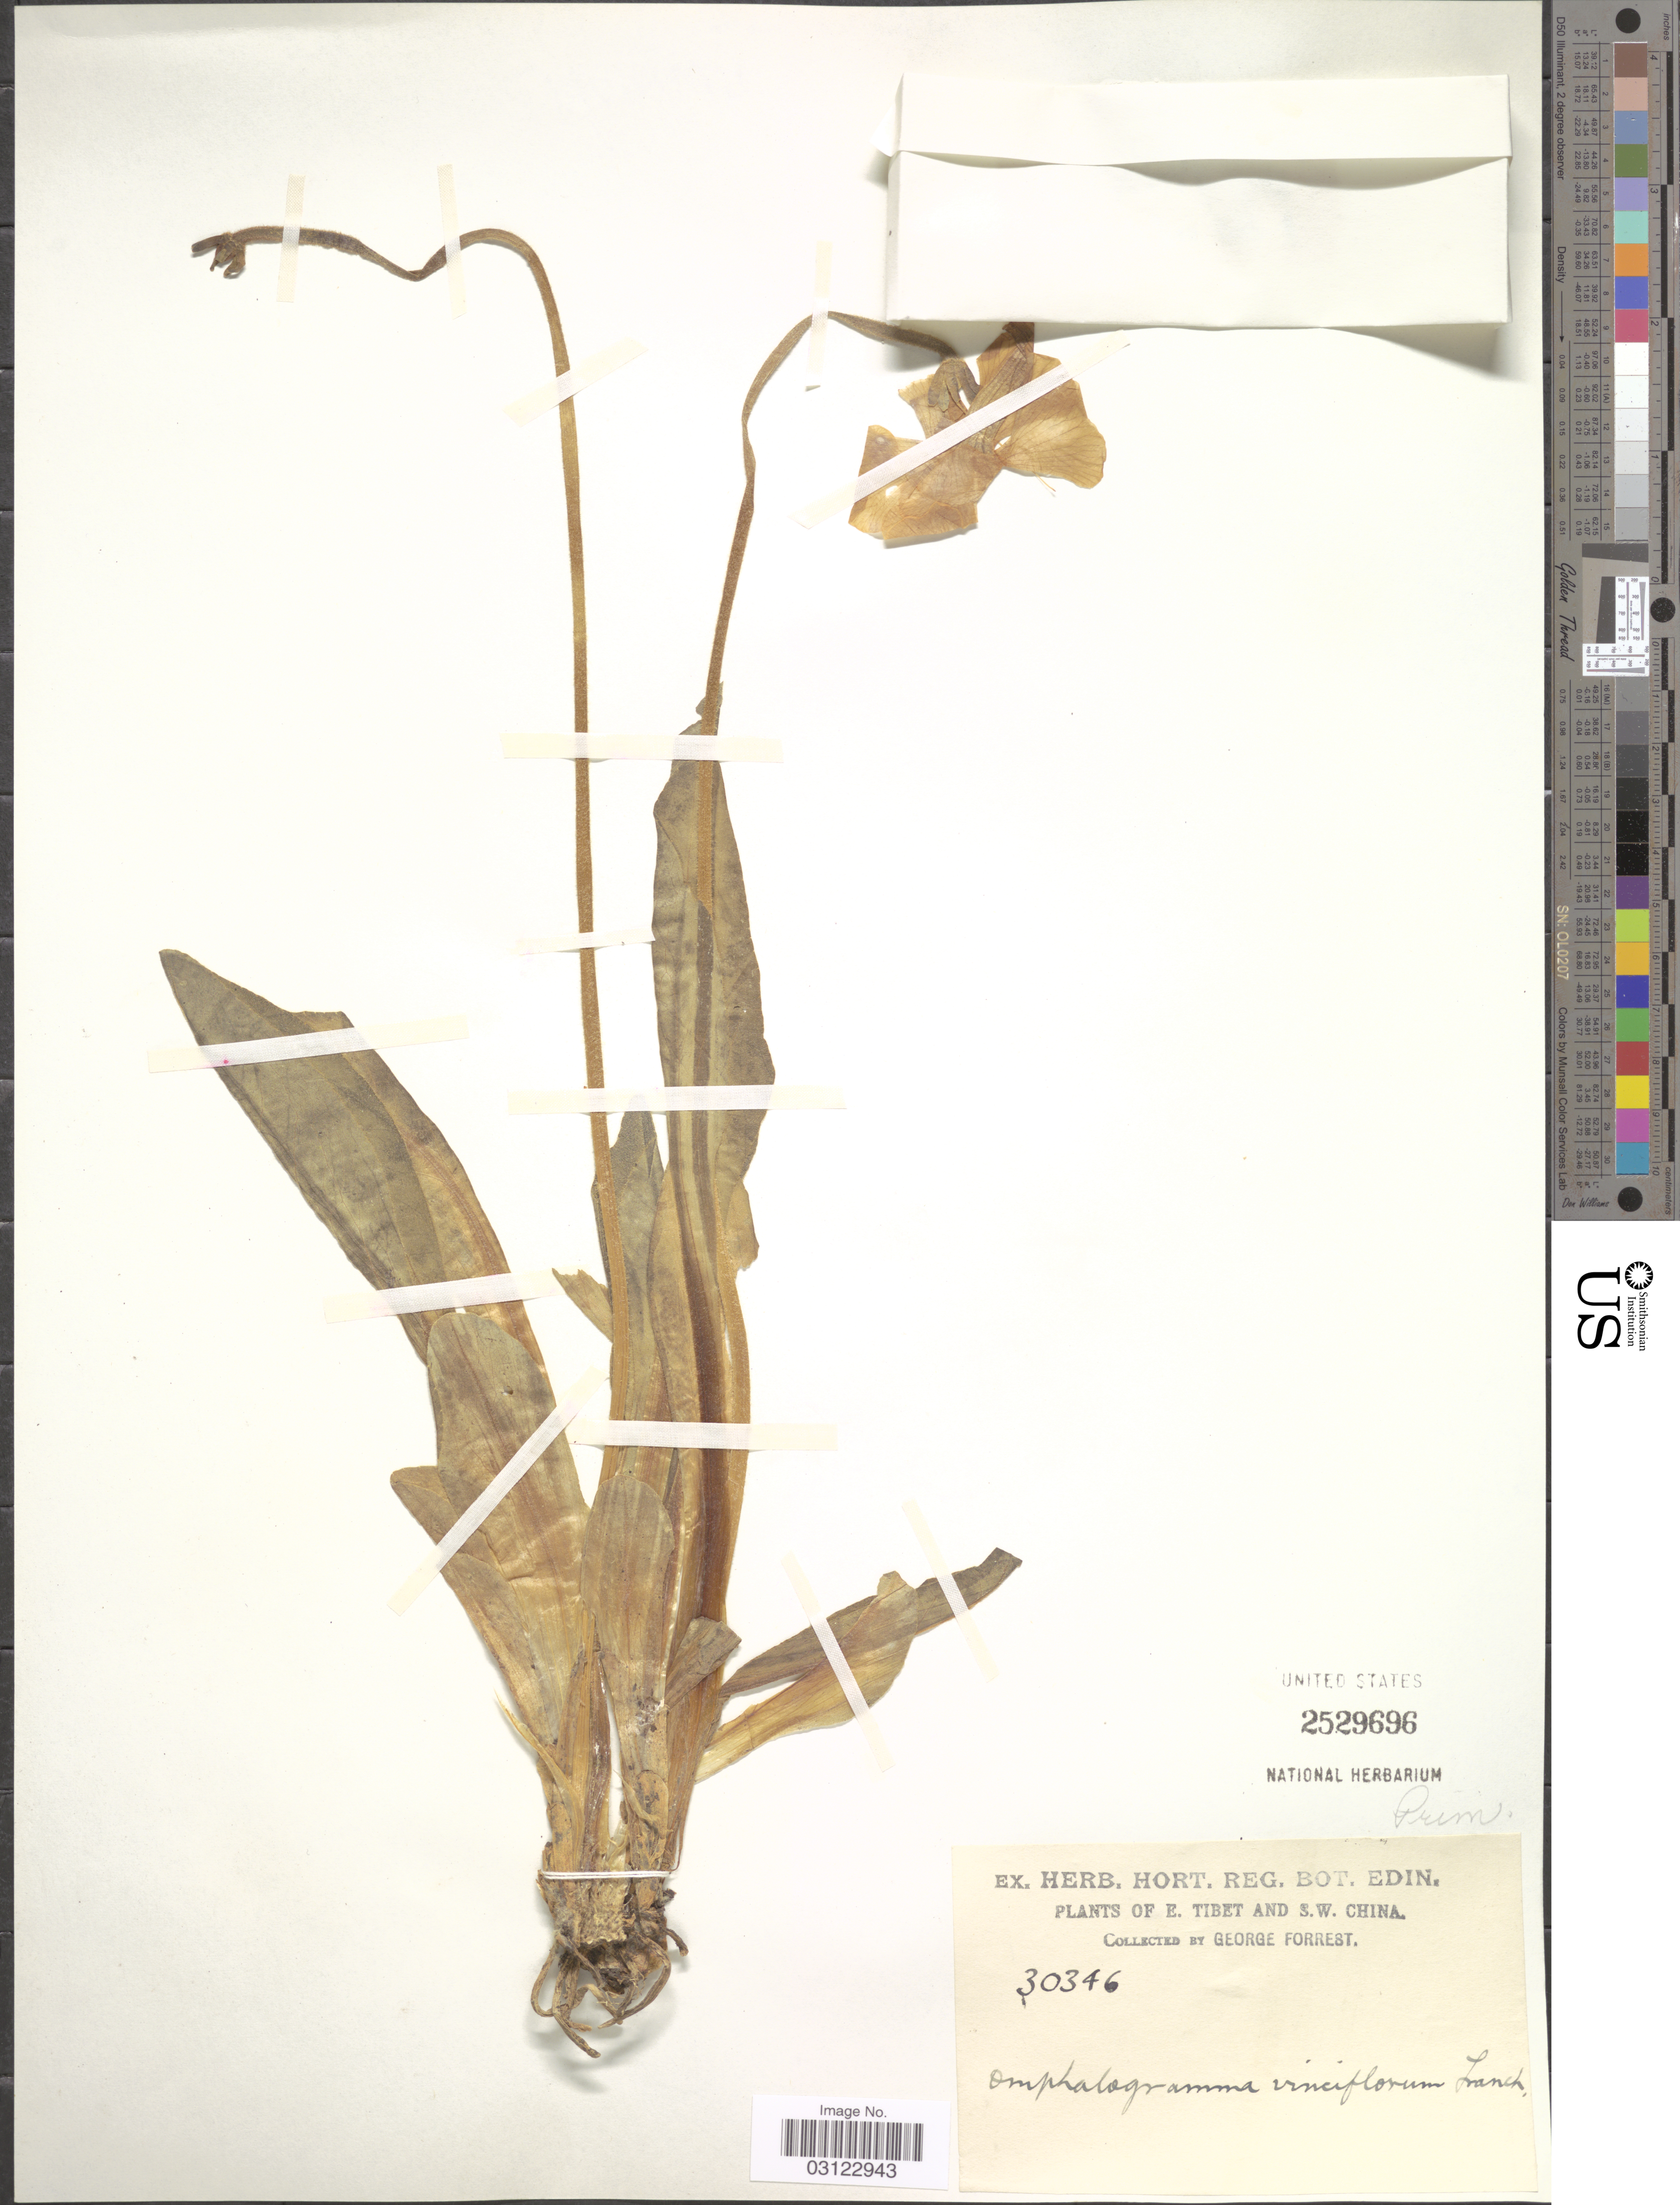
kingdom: Plantae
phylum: Tracheophyta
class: Magnoliopsida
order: Ericales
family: Primulaceae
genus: Omphalogramma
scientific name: Omphalogramma vinciflorum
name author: (Franch.) Franch.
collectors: G. Forrest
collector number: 30346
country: China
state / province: Xizang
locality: E. Tibet and S.W. China.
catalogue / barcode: US 2529696